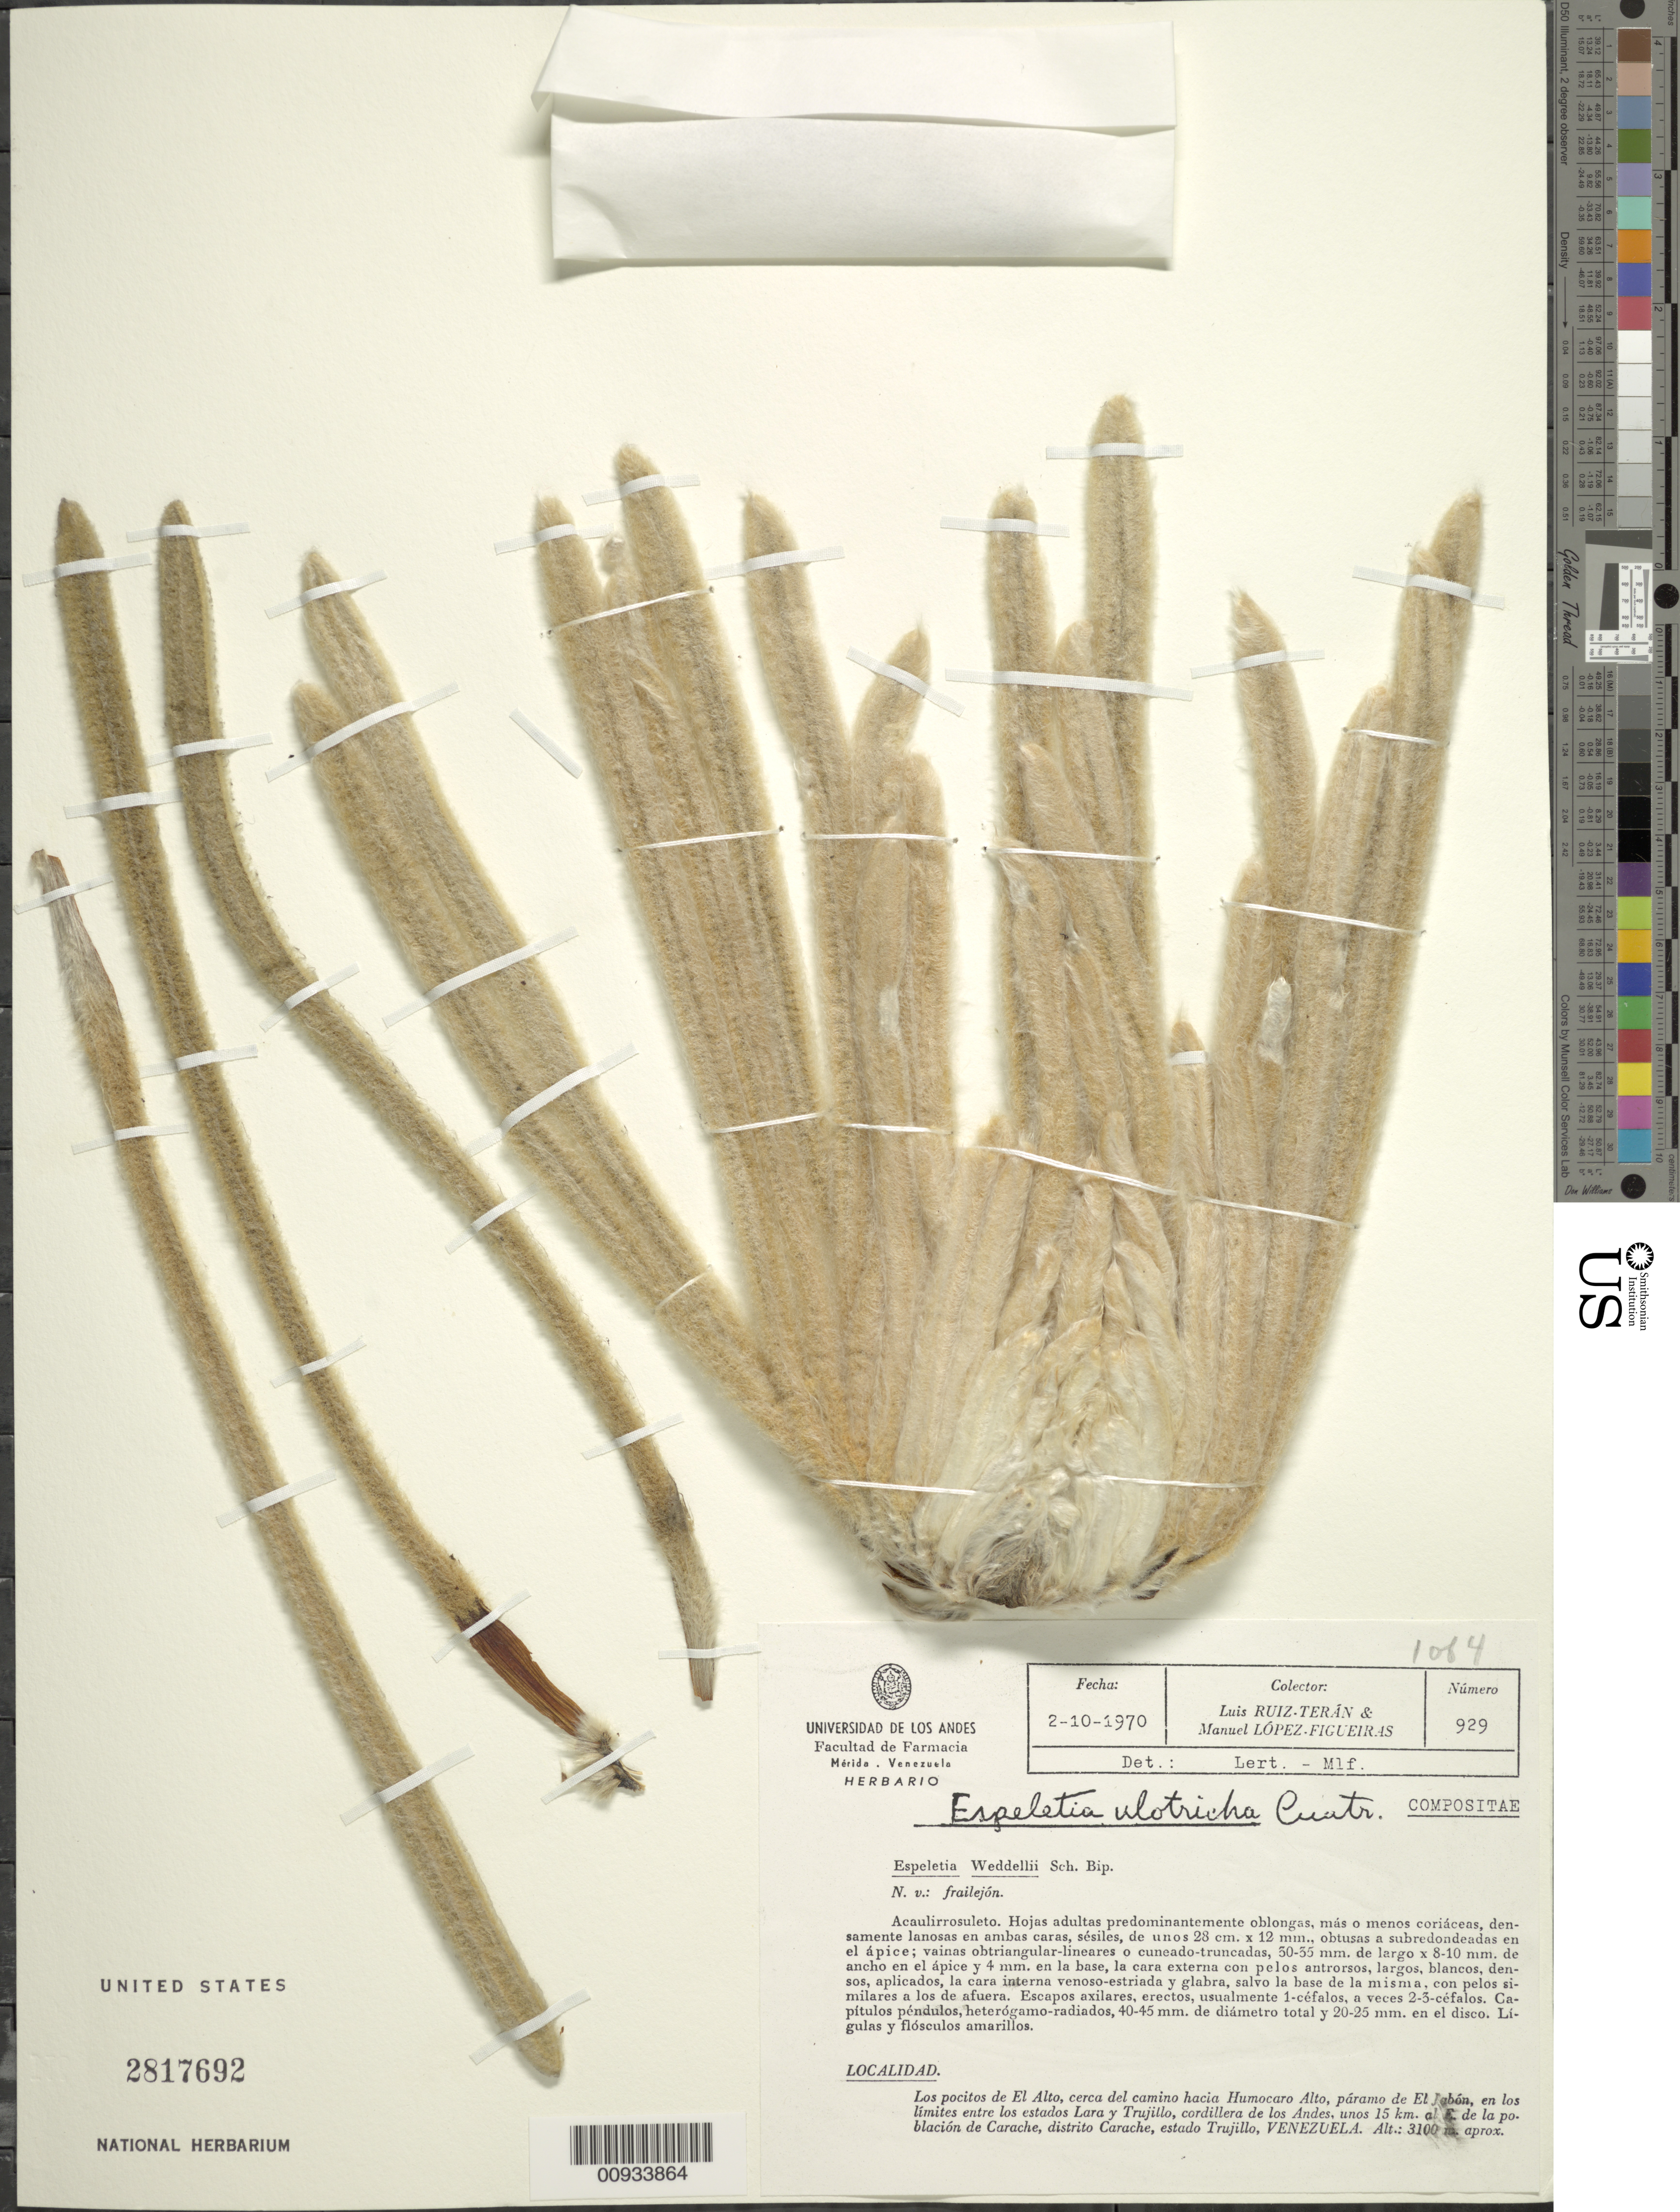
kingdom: Plantae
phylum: Tracheophyta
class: Magnoliopsida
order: Asterales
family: Asteraceae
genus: Espeletia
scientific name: Espeletia ulotricha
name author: Cuatrec.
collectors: L. E. Ruíz-Terán & M. López Figueiras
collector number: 929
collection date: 1970-10-02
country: Venezuela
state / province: Trujillo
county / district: Carache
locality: Los pocitos de El Alto, cerca del camino hacia Humocaro Alto, páramo de El Jabón, en los límites entre los estados Lara y Trujillo, Cordillera de los Andes, unos 15 km al E de la población de Carache.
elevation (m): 3100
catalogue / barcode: US 2817692